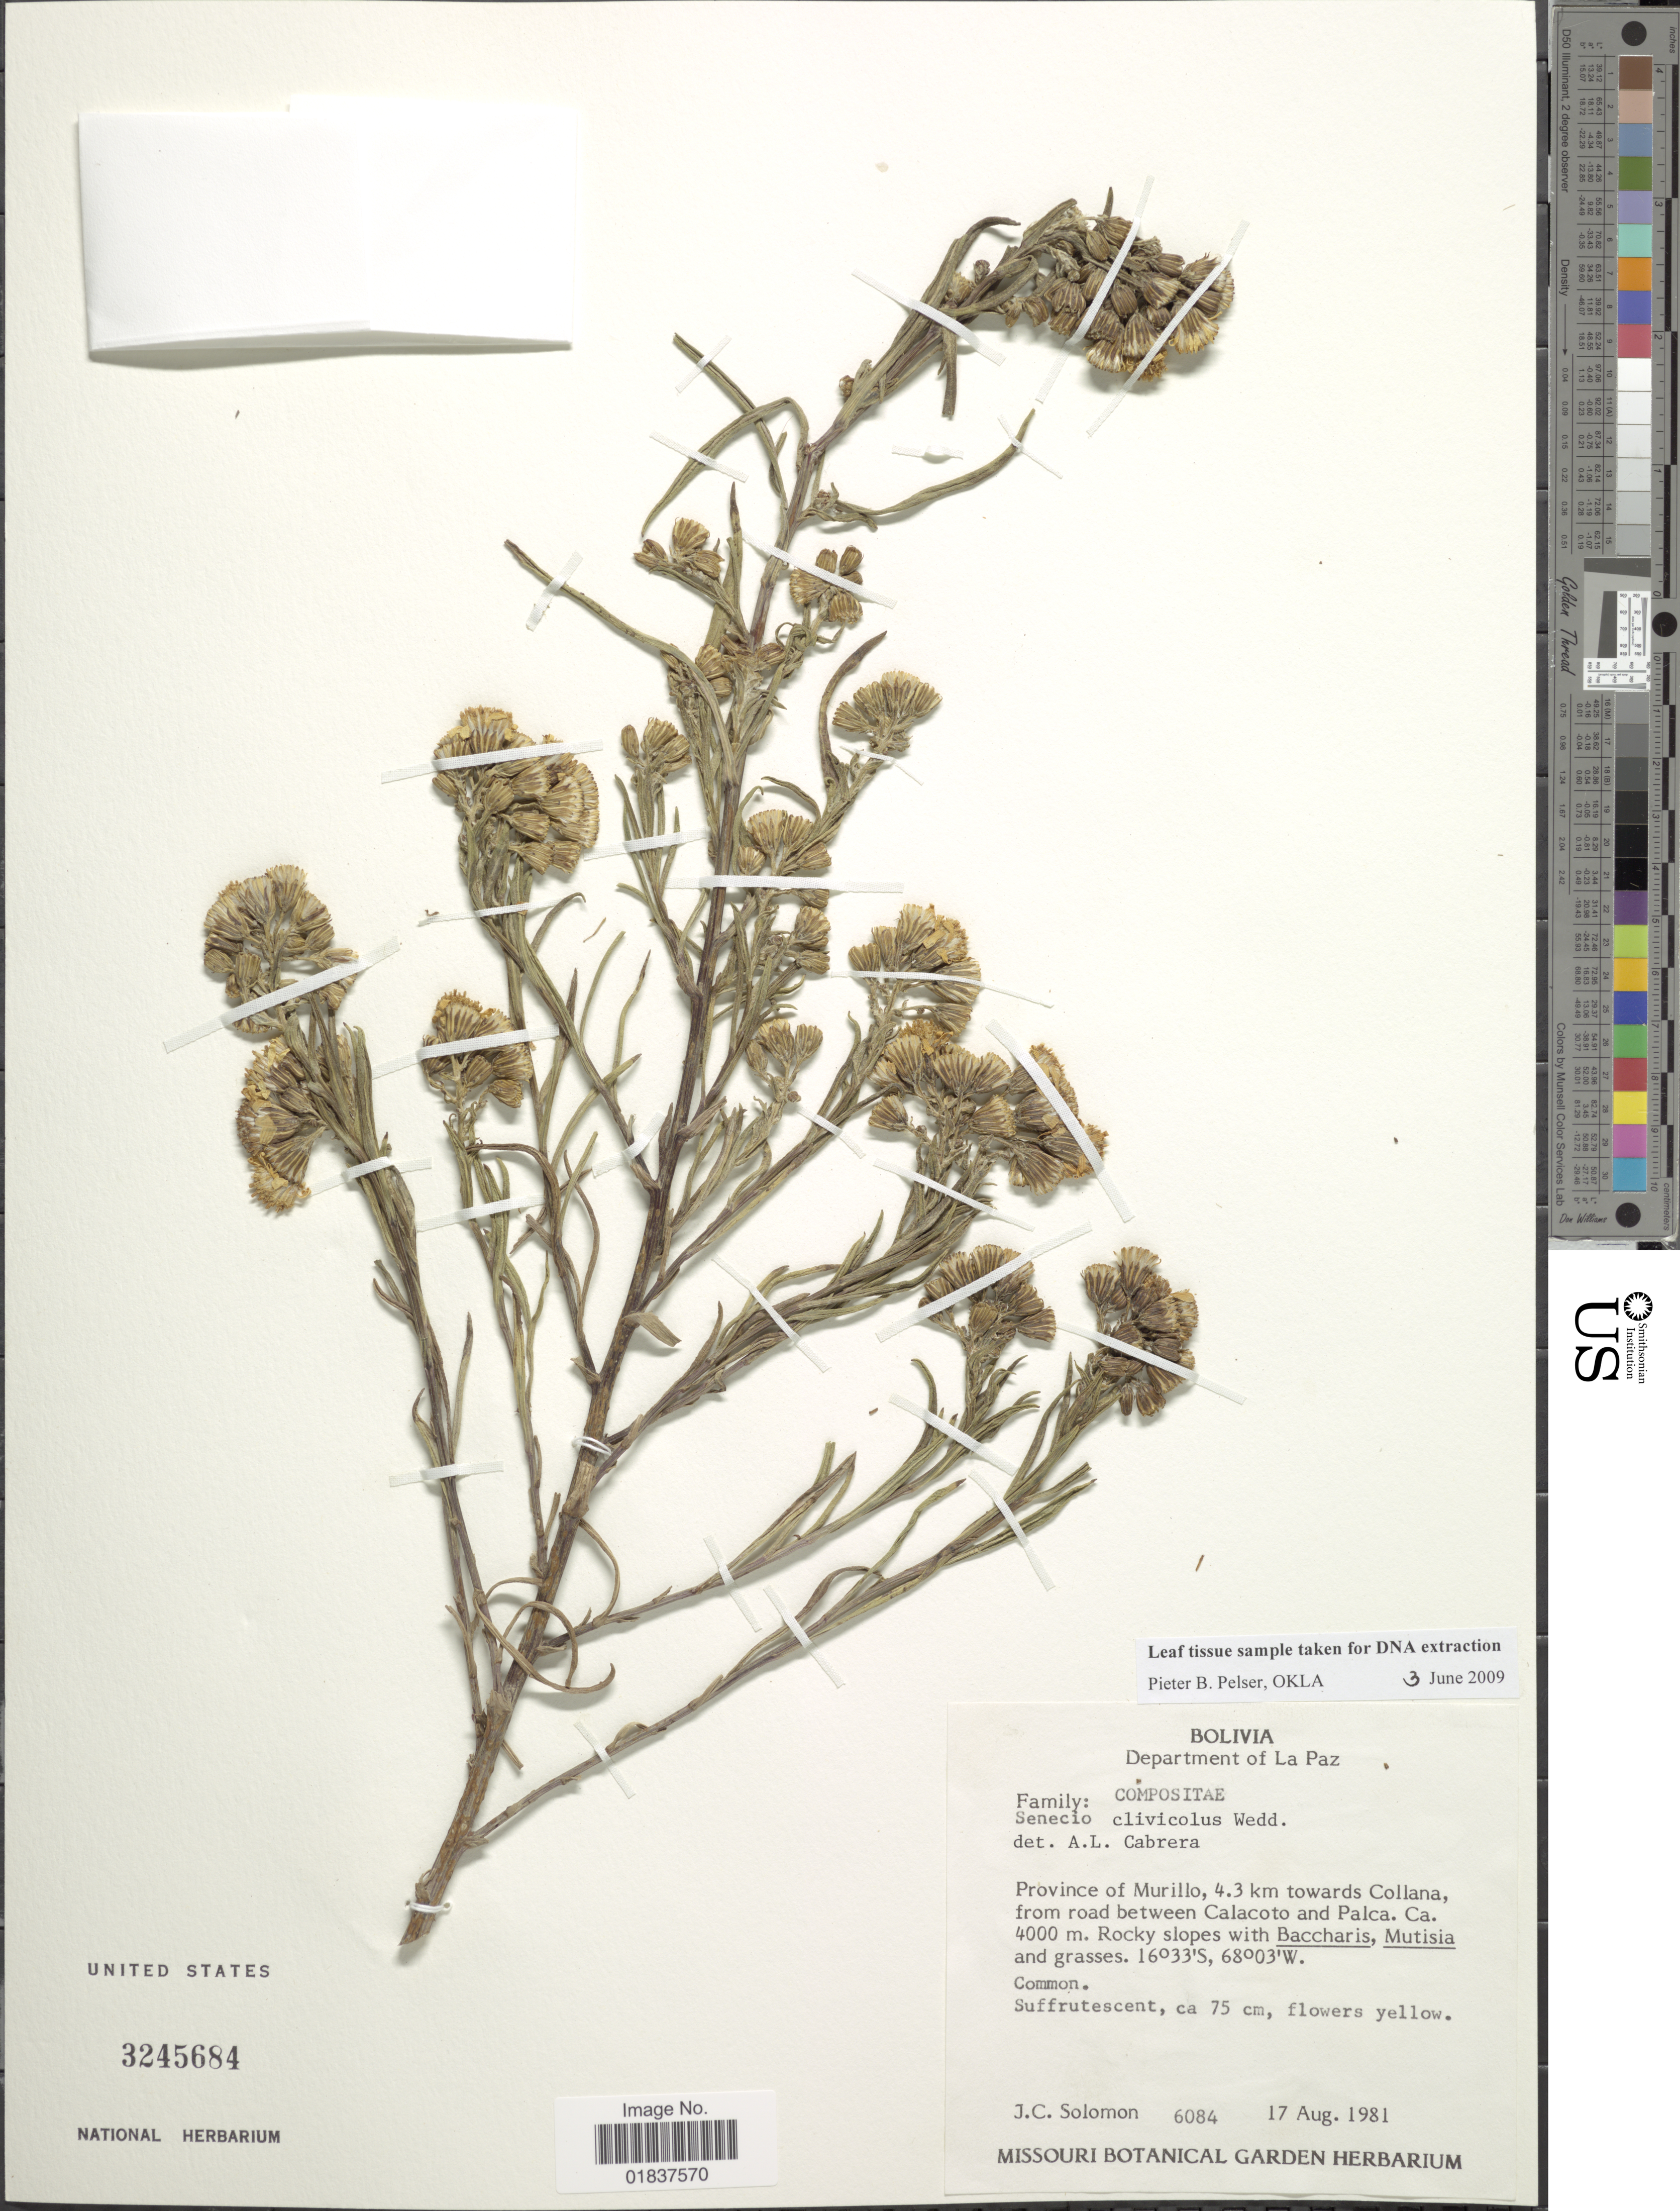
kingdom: Plantae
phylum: Tracheophyta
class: Magnoliopsida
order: Asterales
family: Asteraceae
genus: Senecio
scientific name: Senecio clivicola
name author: Wedd.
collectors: J. C. Solomon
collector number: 6084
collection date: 1981-08-17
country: Bolivia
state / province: La Paz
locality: Department of La Paz. Province of Murillo, 4. 3 km towards Collana, from road between Calacoto and Palca.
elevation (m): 4000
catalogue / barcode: US 3245684